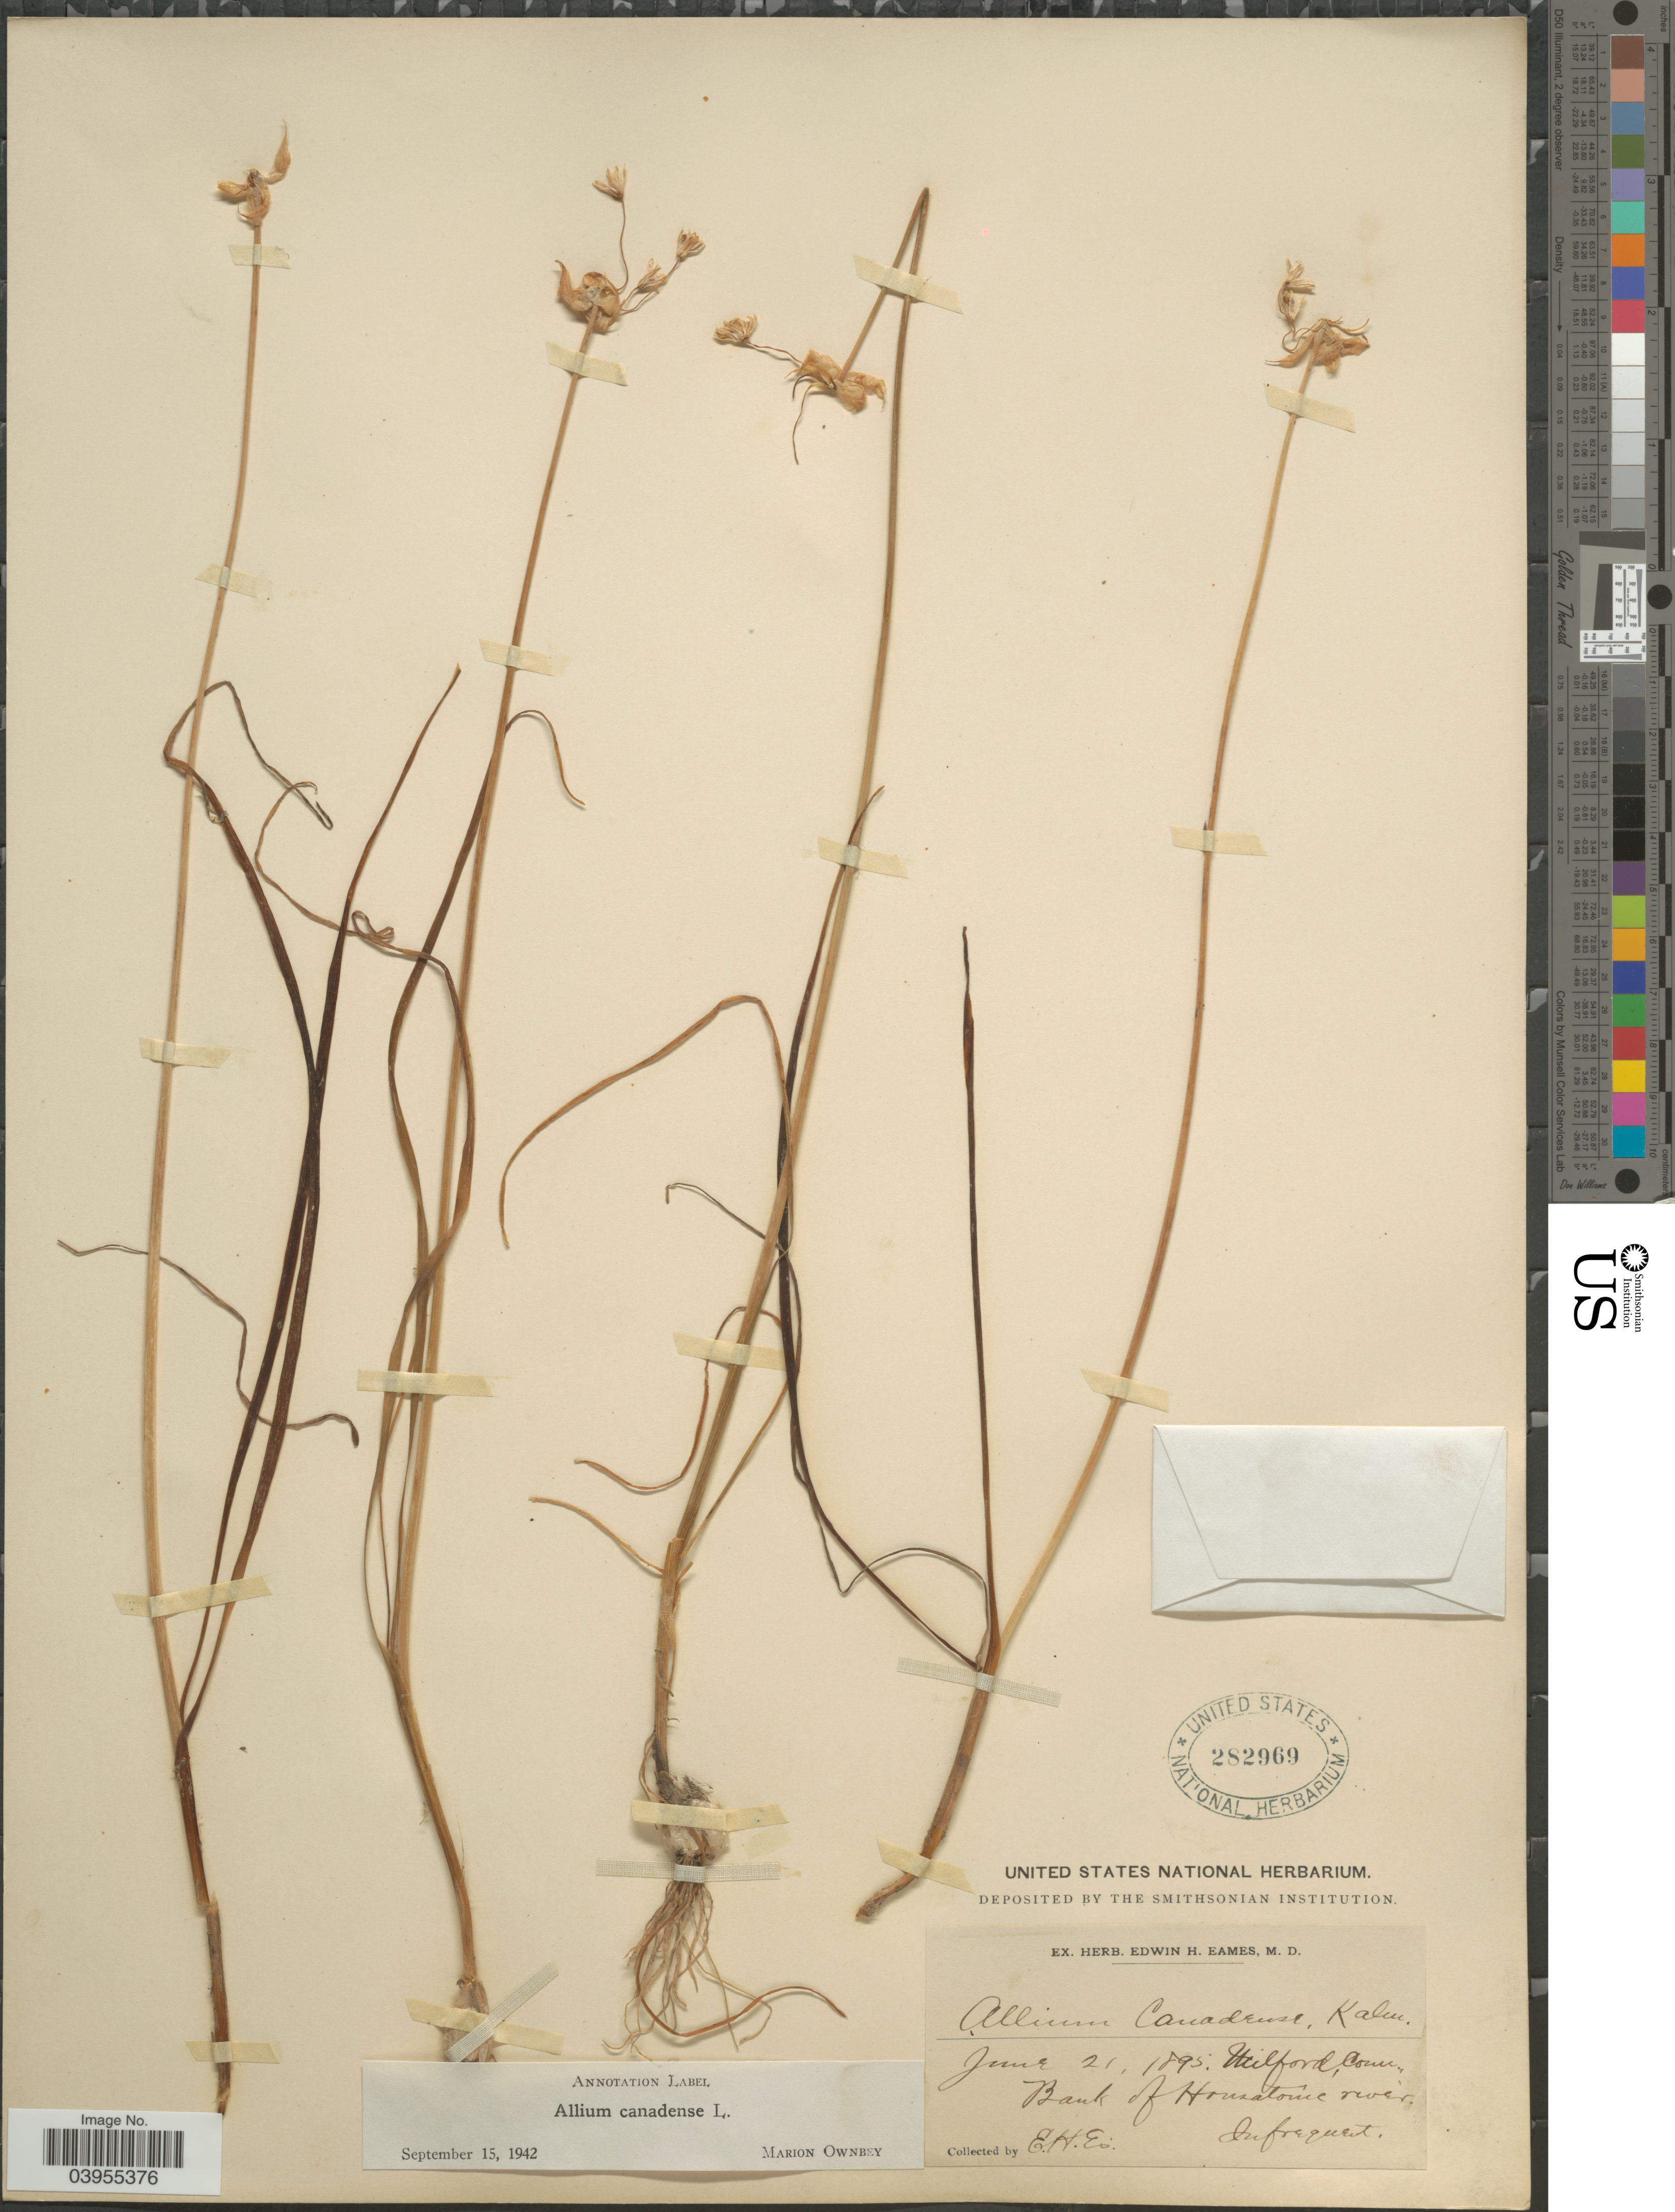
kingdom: Plantae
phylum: Tracheophyta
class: Liliopsida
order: Asparagales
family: Amaryllidaceae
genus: Allium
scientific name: Allium canadense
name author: L.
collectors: E. H. Eames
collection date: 1895-06-21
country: United States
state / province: Connecticut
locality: Milford. Bank of Housatonic river.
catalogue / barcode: US 282969